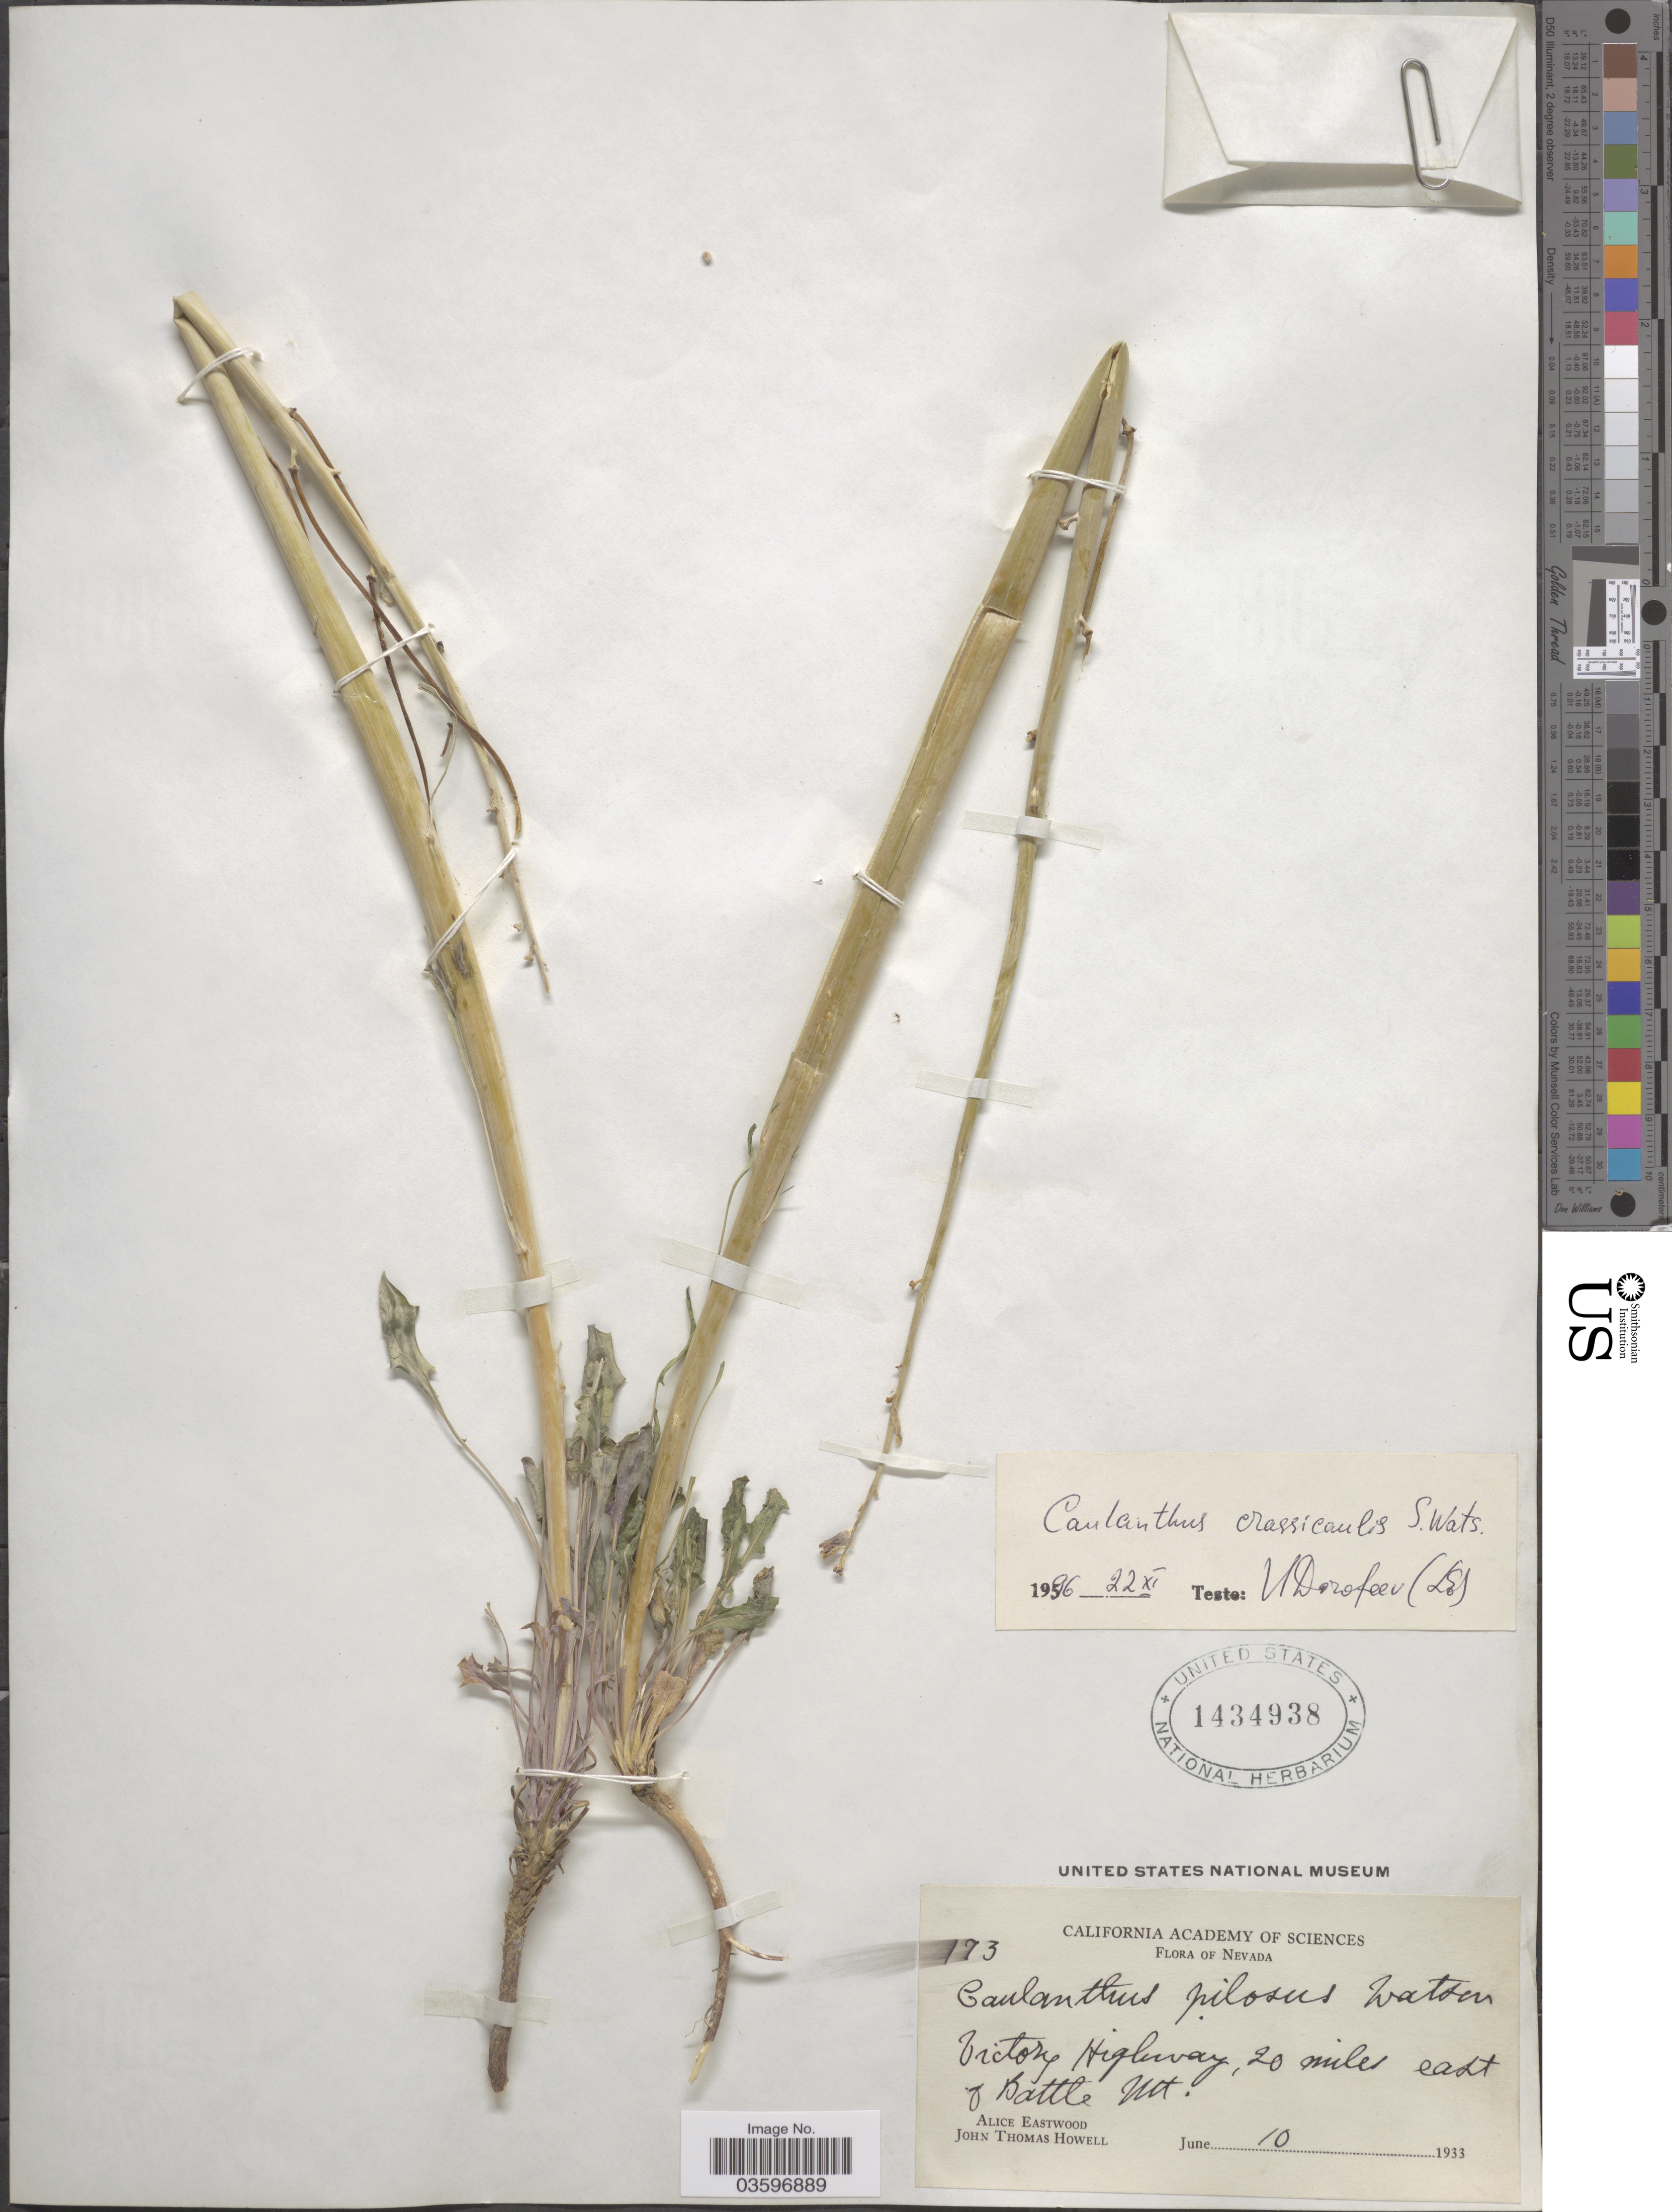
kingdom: Plantae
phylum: Tracheophyta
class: Magnoliopsida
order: Brassicales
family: Brassicaceae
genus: Caulanthus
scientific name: Caulanthus crassicaulis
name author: S. Watson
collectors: A. Eastwood & J. T. Howell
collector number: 173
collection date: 1933-06-10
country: United States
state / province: Nevada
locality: Victory Highway, 20 miles east of Battle Mt.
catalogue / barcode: US 1434938